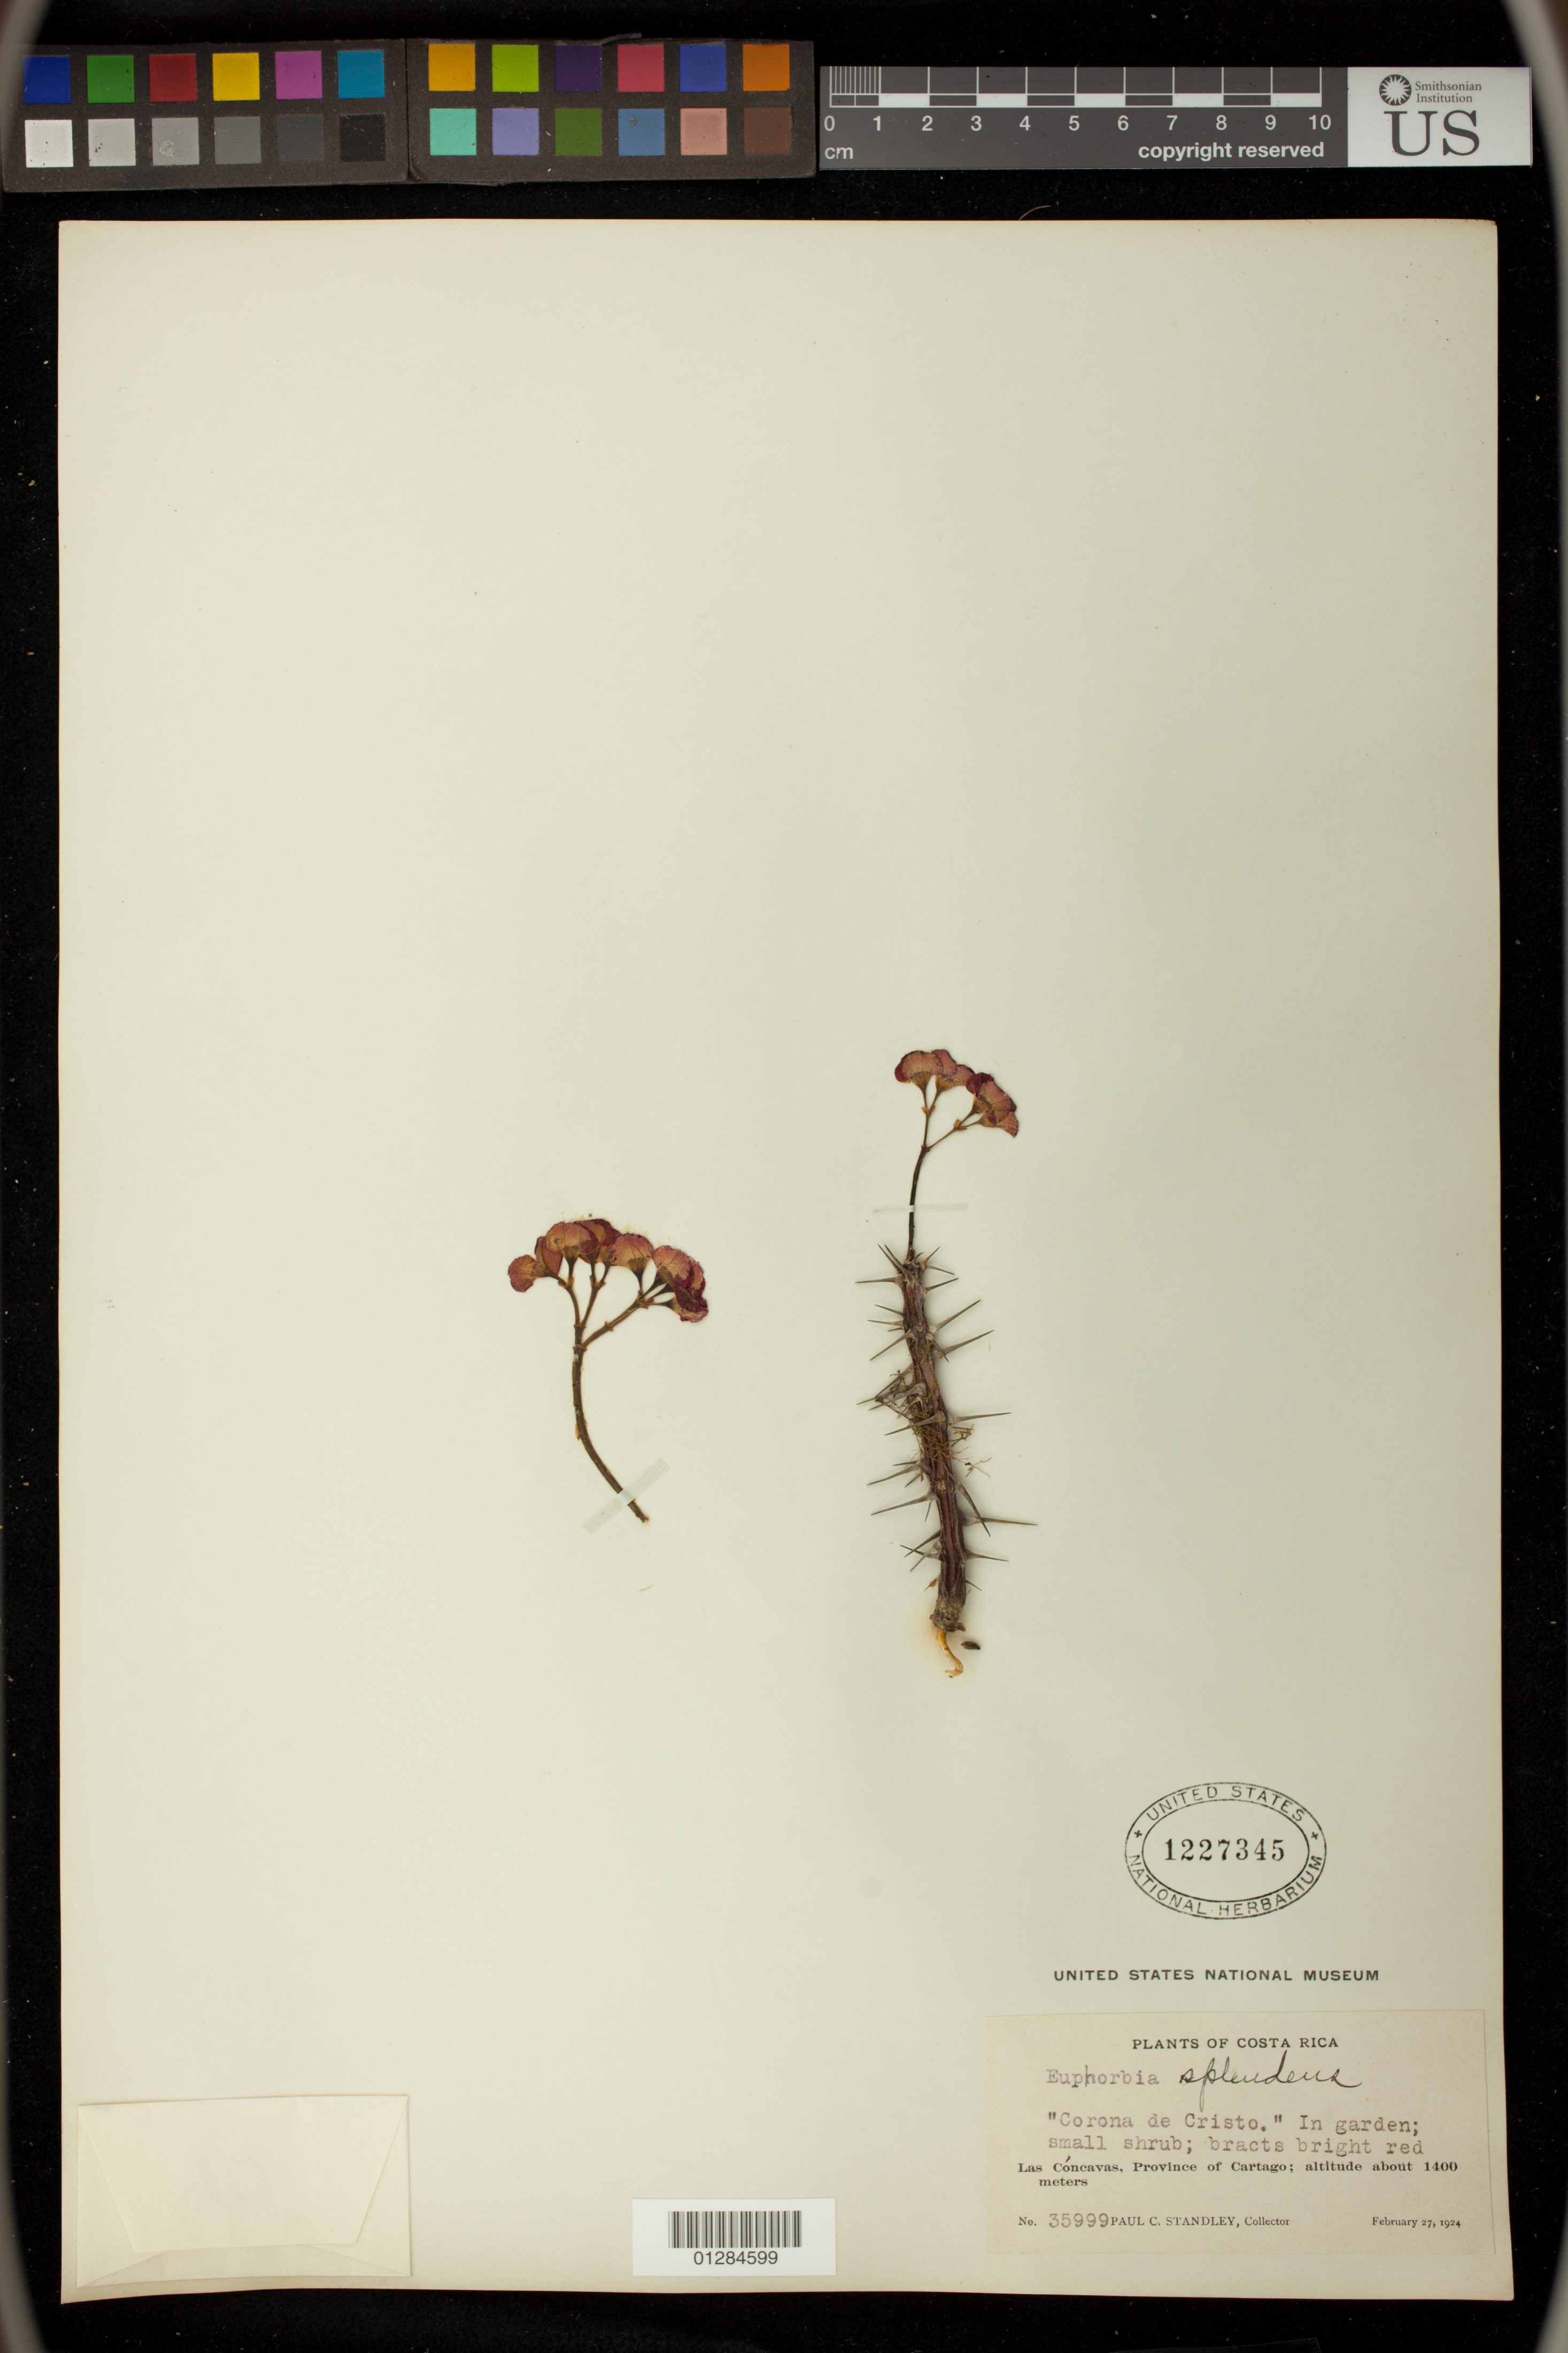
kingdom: Plantae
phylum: Tracheophyta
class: Magnoliopsida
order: Malpighiales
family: Euphorbiaceae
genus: Euphorbia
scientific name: Euphorbia milii var. splendens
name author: (Bojer ex Hook.) Ursch & Leandri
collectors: Standley, Paul Carpenter, Steyermark, Julian Alfred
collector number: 35999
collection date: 1924-02-27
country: Costa Rica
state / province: Cartago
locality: Las Concavas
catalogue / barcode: US 1227345